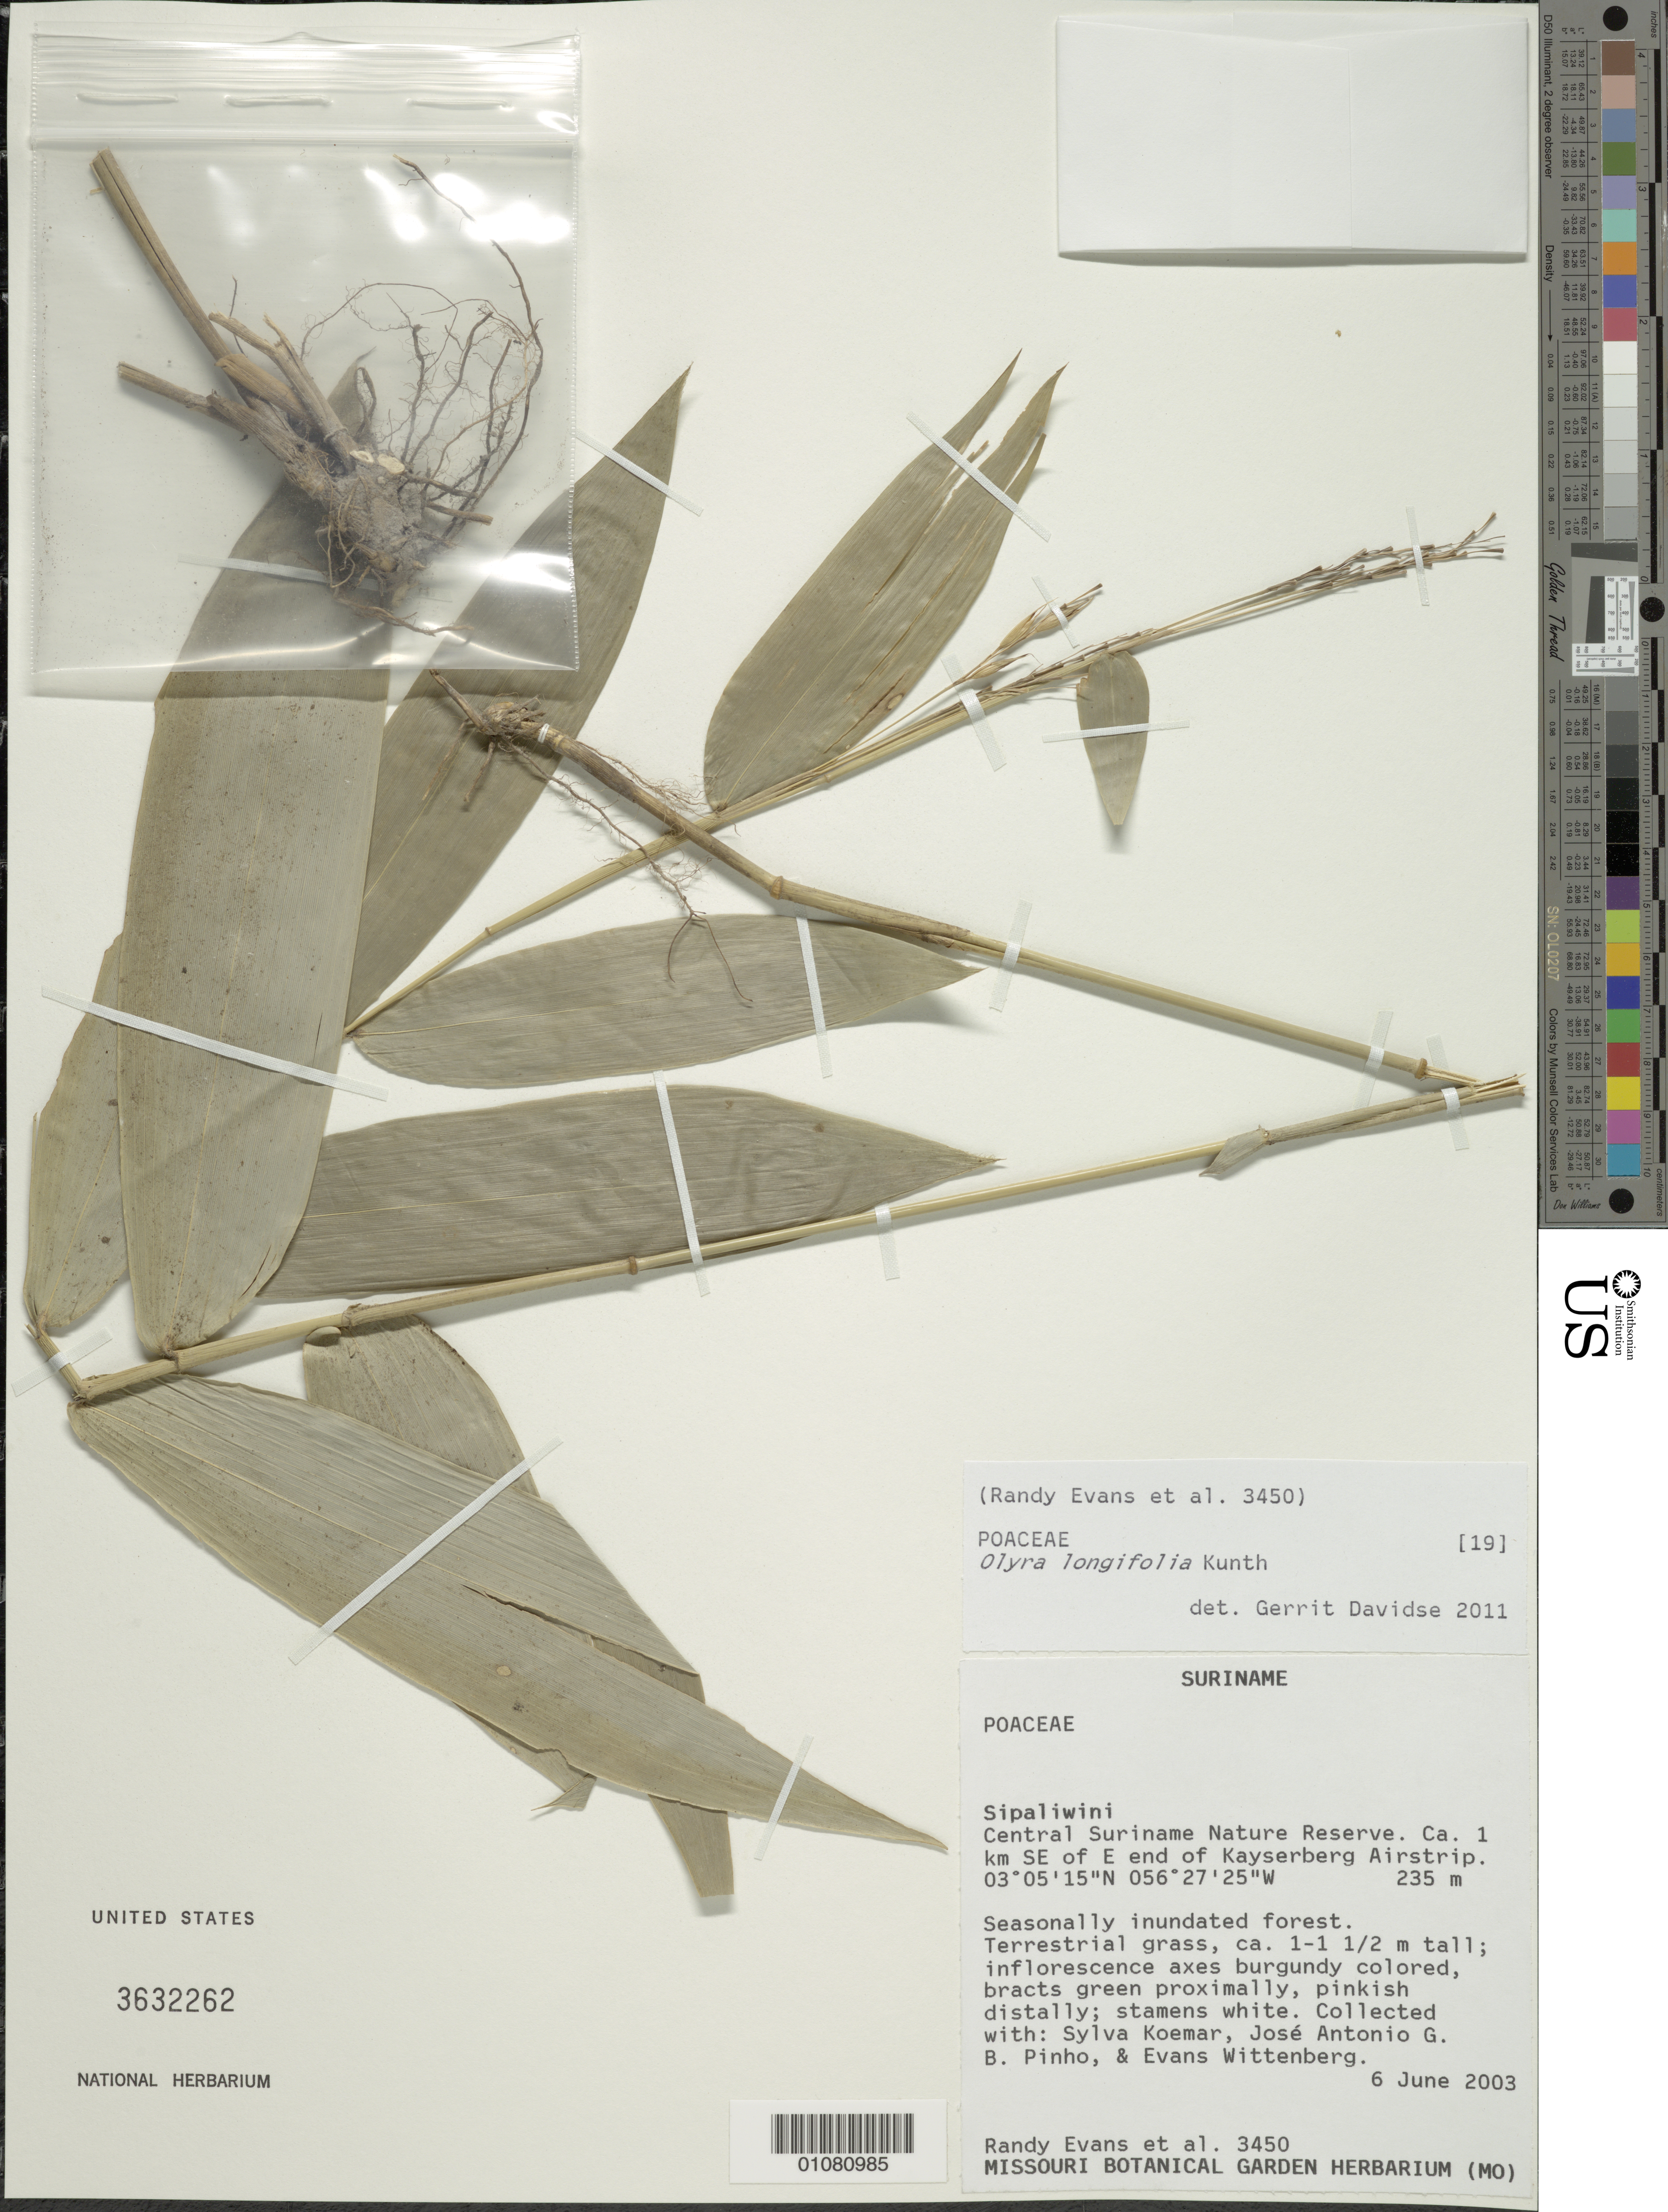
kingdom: Plantae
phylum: Tracheophyta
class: Liliopsida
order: Poales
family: Poaceae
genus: Olyra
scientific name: Olyra longifolia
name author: Kunth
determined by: Davidse, Gerrit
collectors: R. Evans, S. Koemar, J. Pinho & E. Wittenberg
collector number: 3450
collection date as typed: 6-Jun-03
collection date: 2003-06-06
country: Suriname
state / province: Sipaliwini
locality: Central Suriname Nature Reserve. Kayserberg Airstrip savanna, ca 1km E of Zuid River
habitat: Seasonally inundated forest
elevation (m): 235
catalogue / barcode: US 3632262